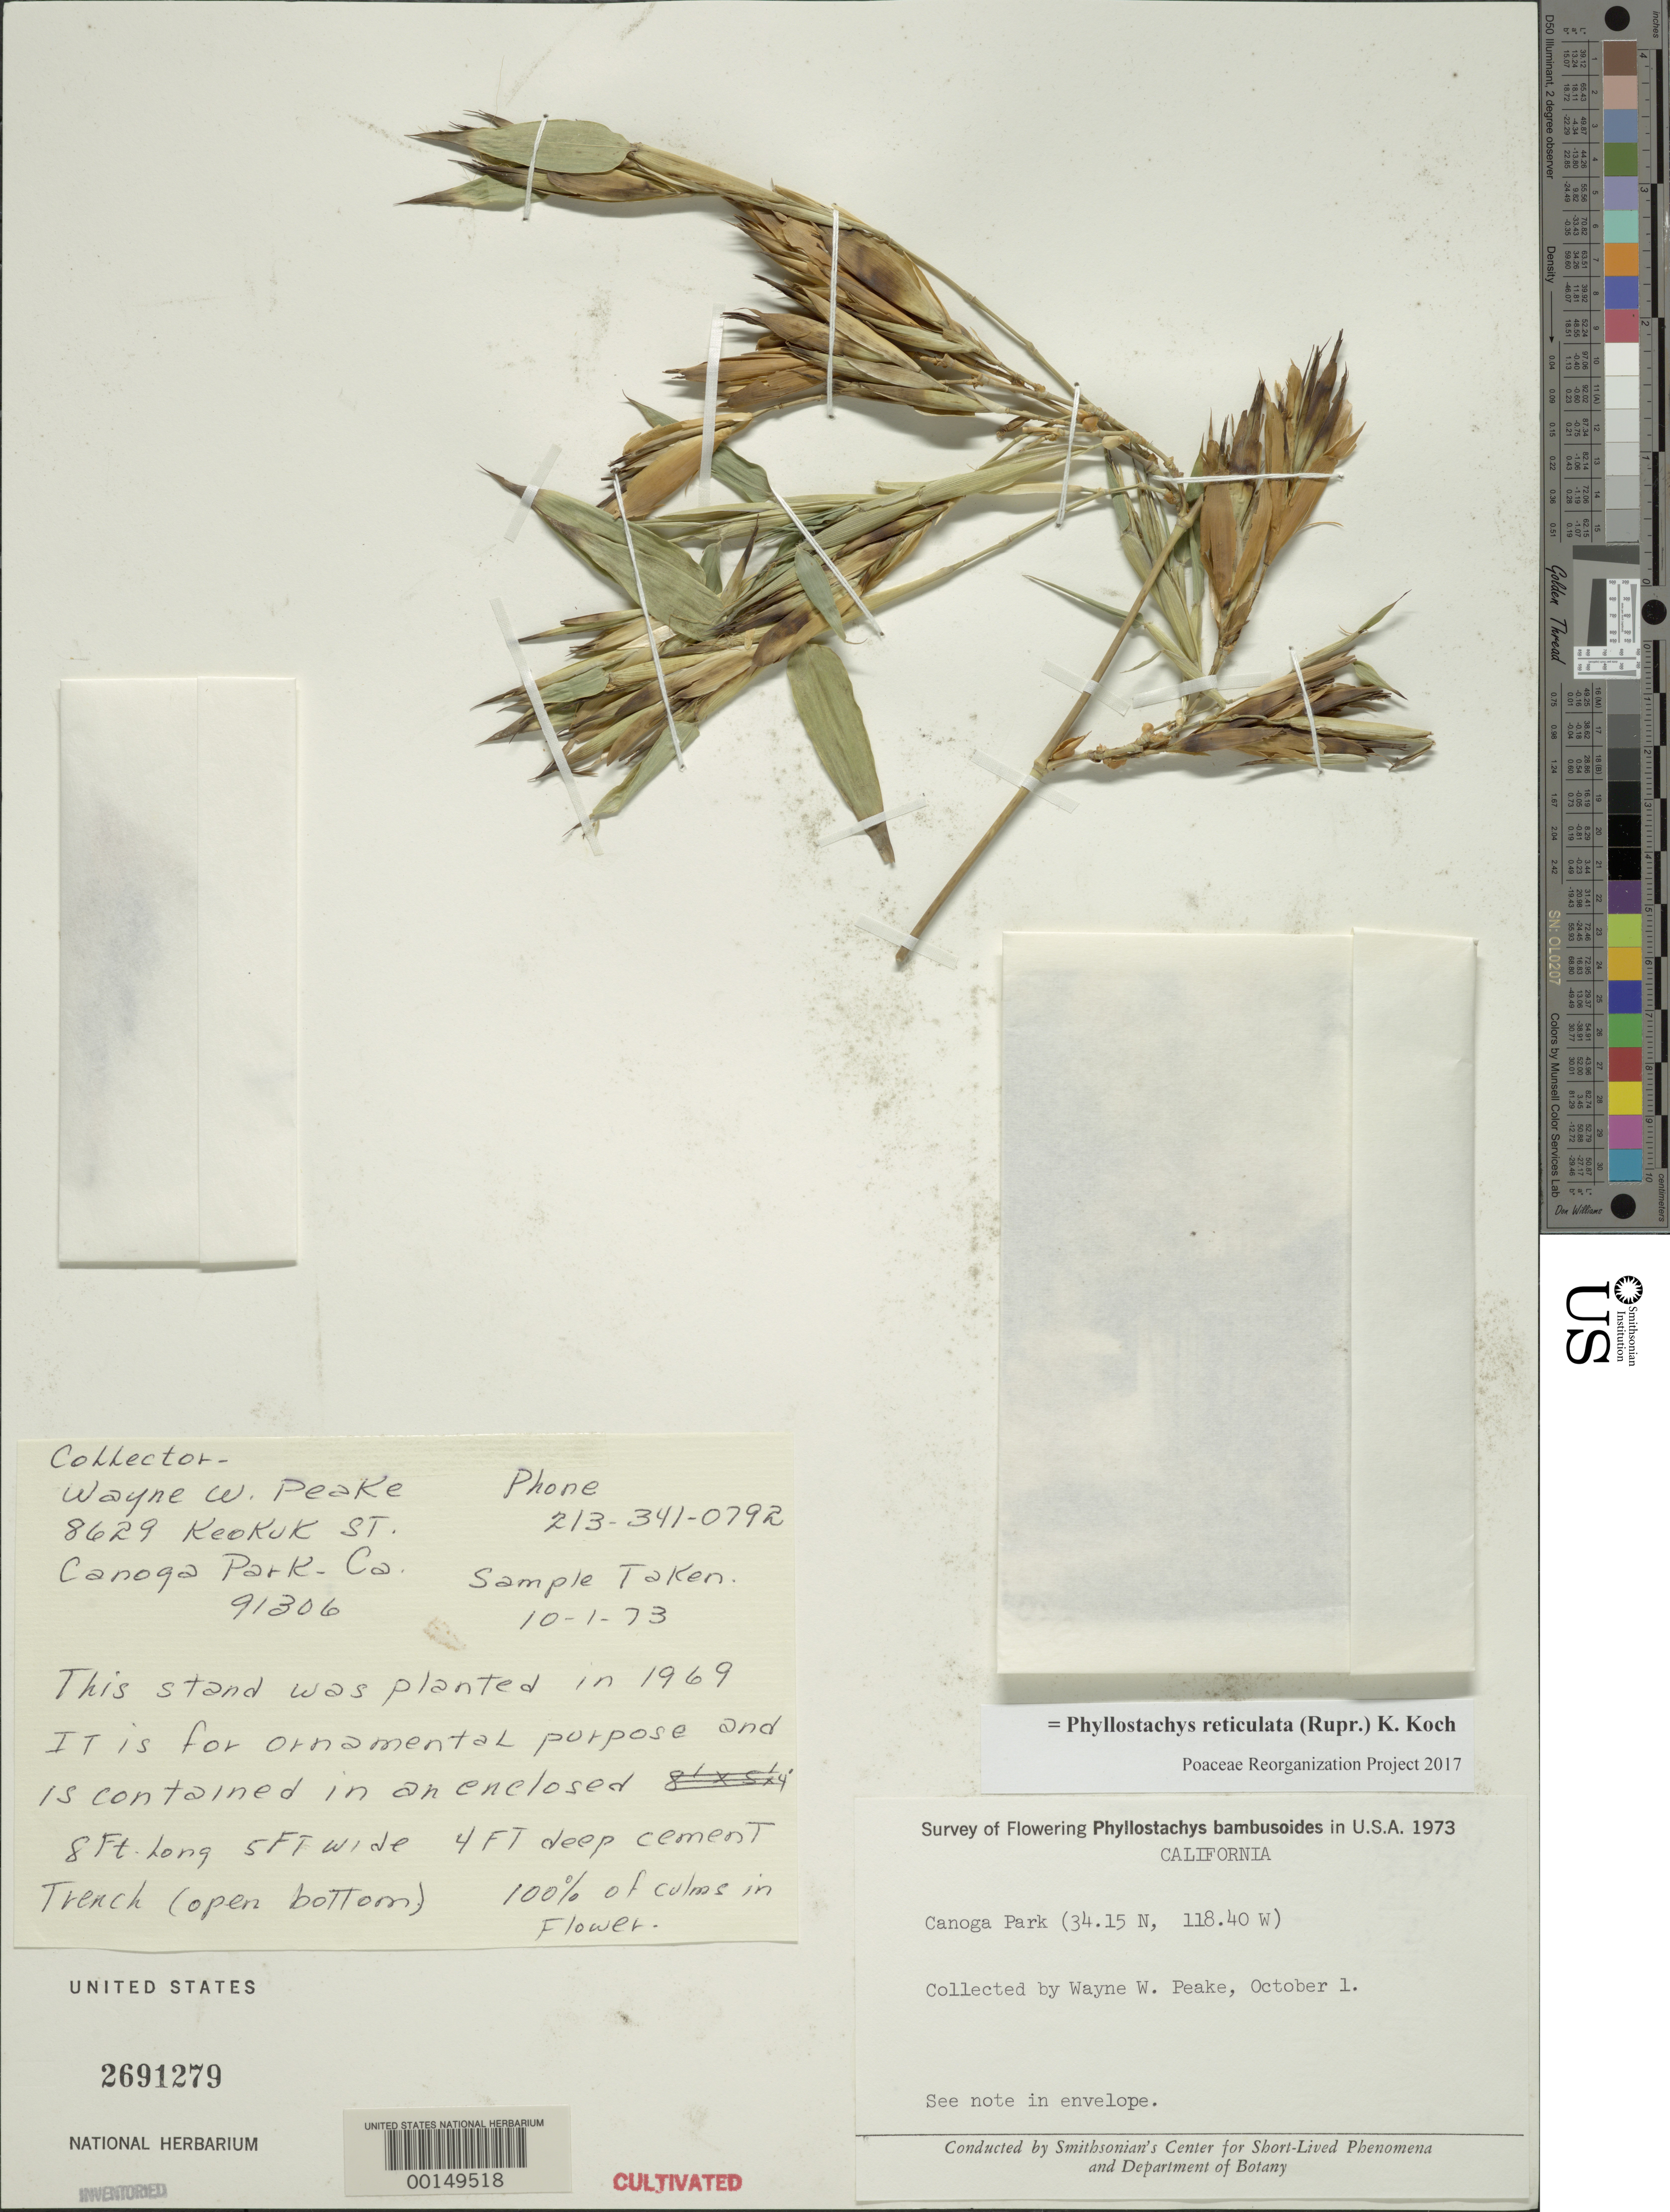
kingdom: Plantae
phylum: Tracheophyta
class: Liliopsida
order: Poales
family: Poaceae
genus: Phyllostachys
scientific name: Phyllostachys reticulata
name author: (Rupr.) K. Koch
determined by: Poaceae Reorganization Project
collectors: W. Peake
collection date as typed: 01 Oct 1973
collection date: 1973-10-01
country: United States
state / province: California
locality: Canoga park, lat. 34.15n: long 118.40w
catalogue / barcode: US 2691279